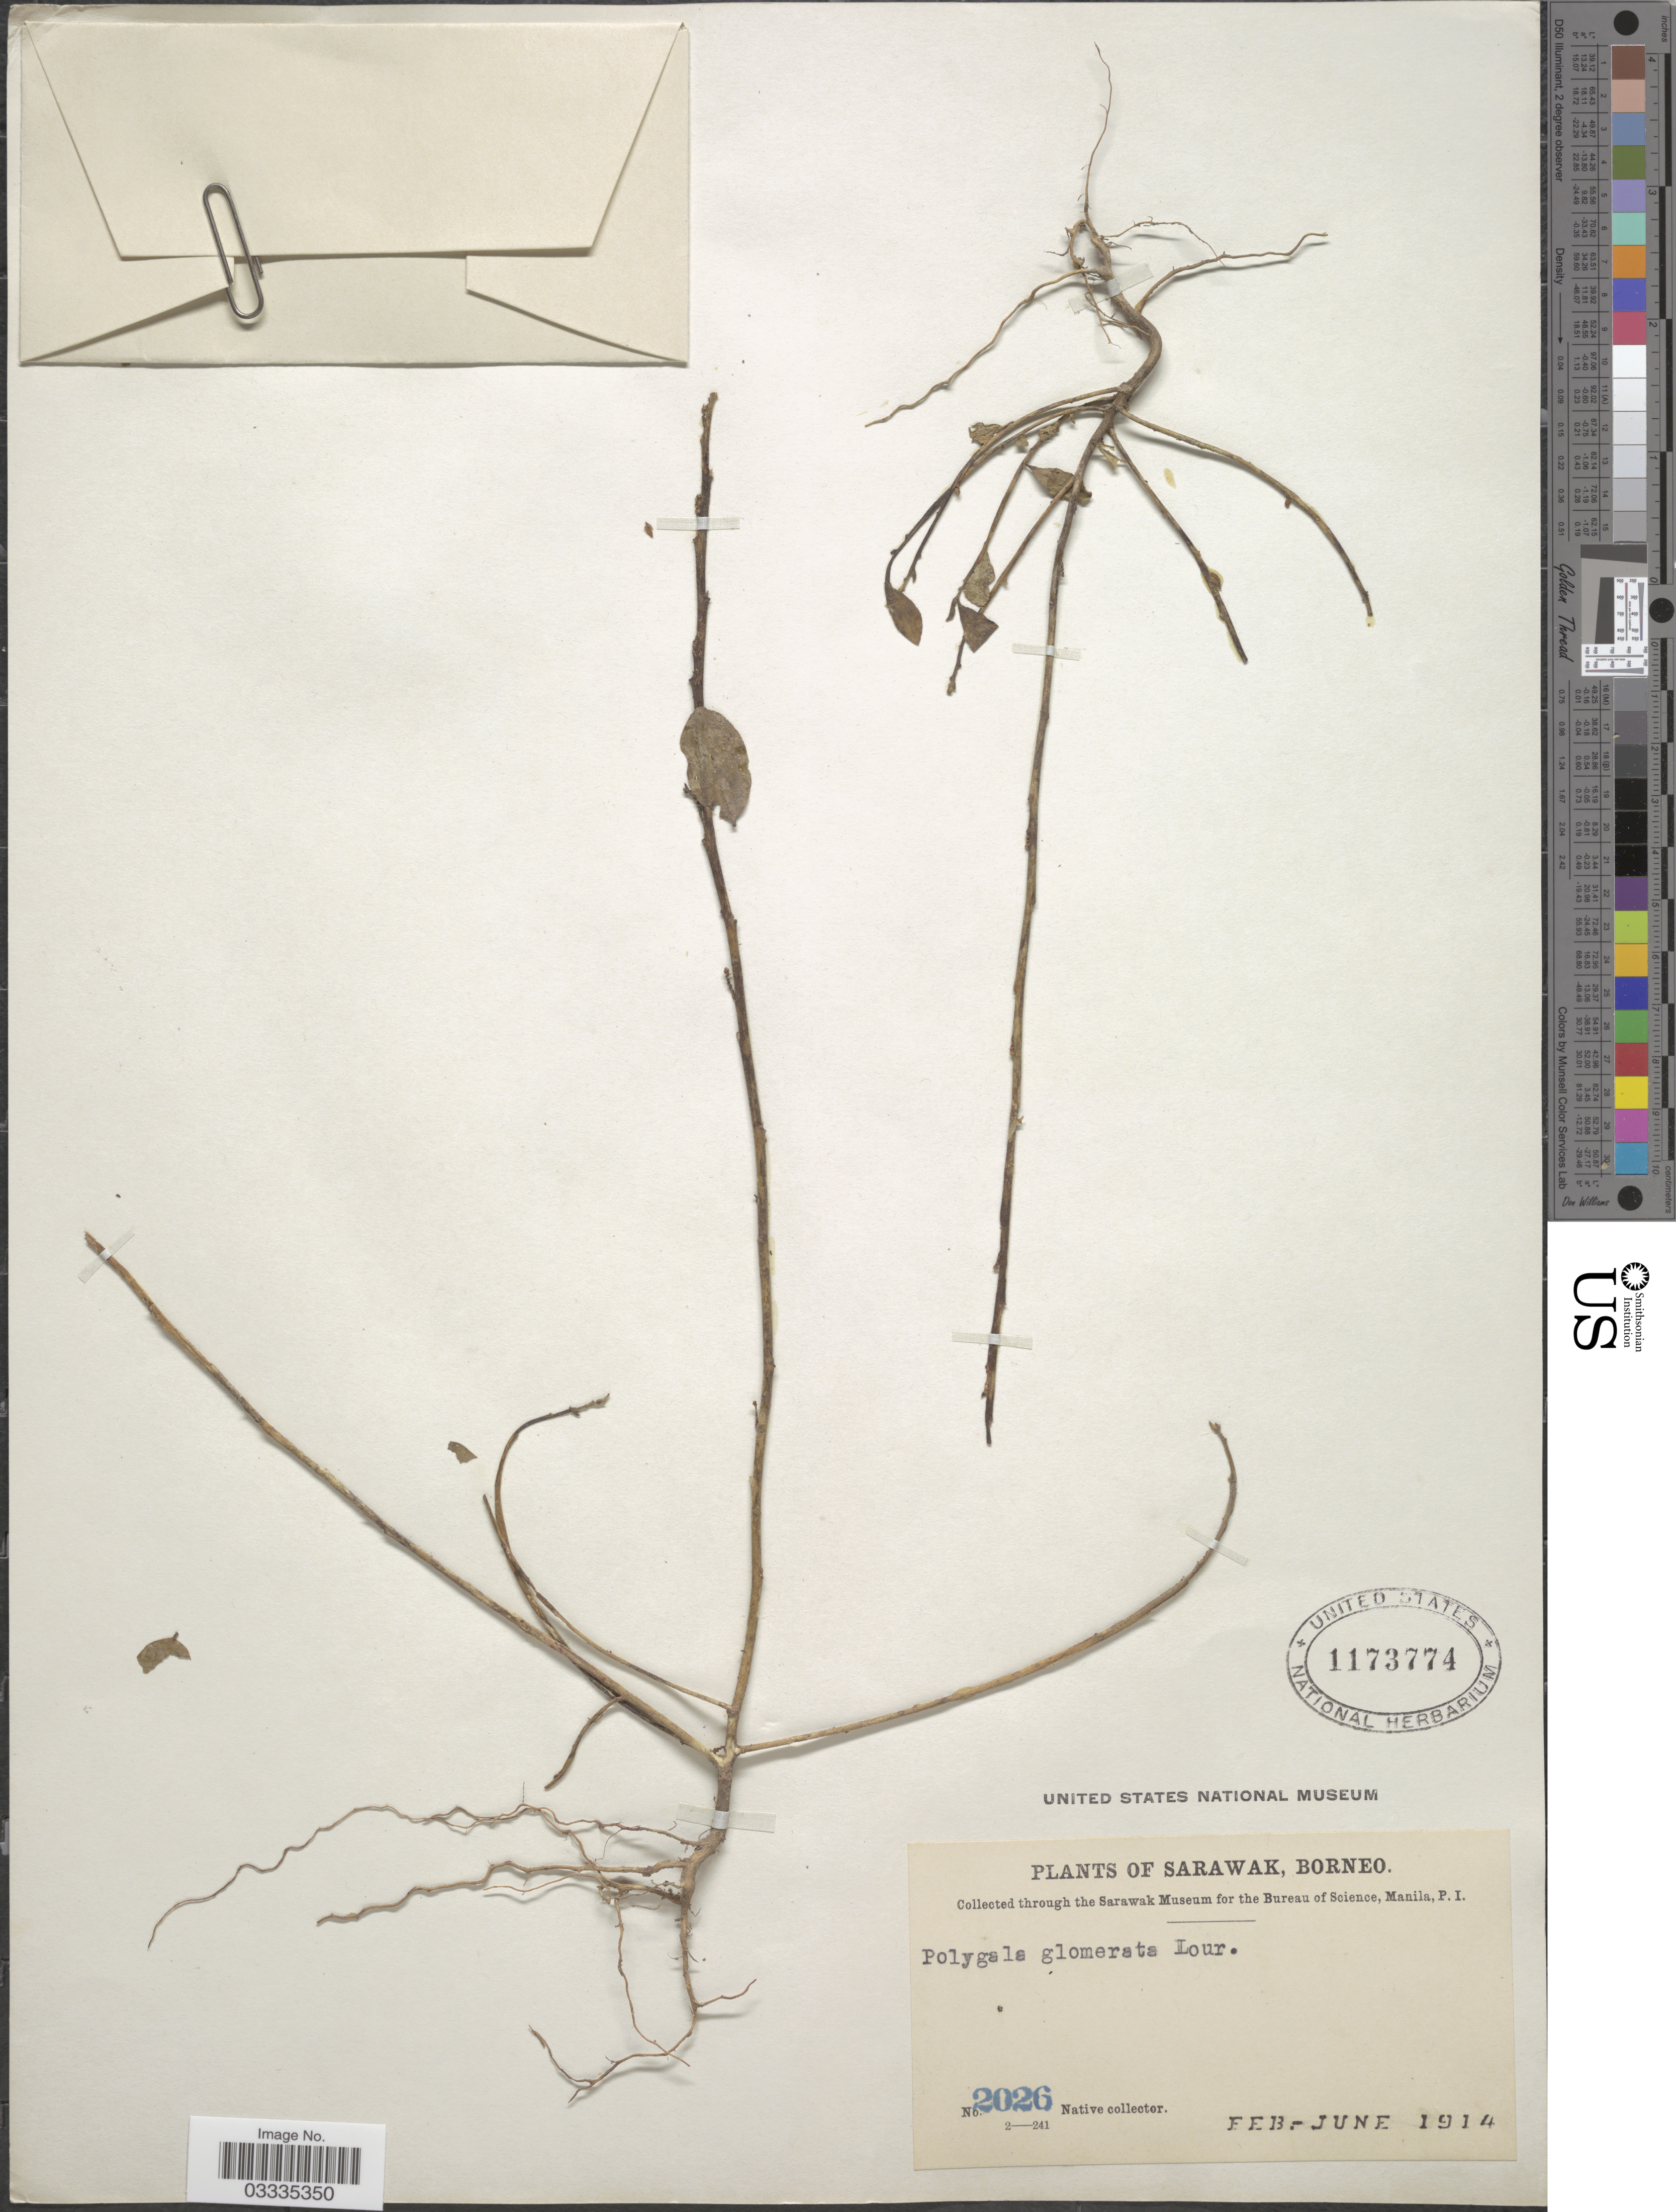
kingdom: Plantae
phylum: Tracheophyta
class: Magnoliopsida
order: Fabales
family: Polygalaceae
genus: Polygala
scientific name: Polygala glomerata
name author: Lour.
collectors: Native collector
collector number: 2026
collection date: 1914-02/1914-06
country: Malaysia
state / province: Sarawak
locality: Borneo.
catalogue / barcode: US 1173774